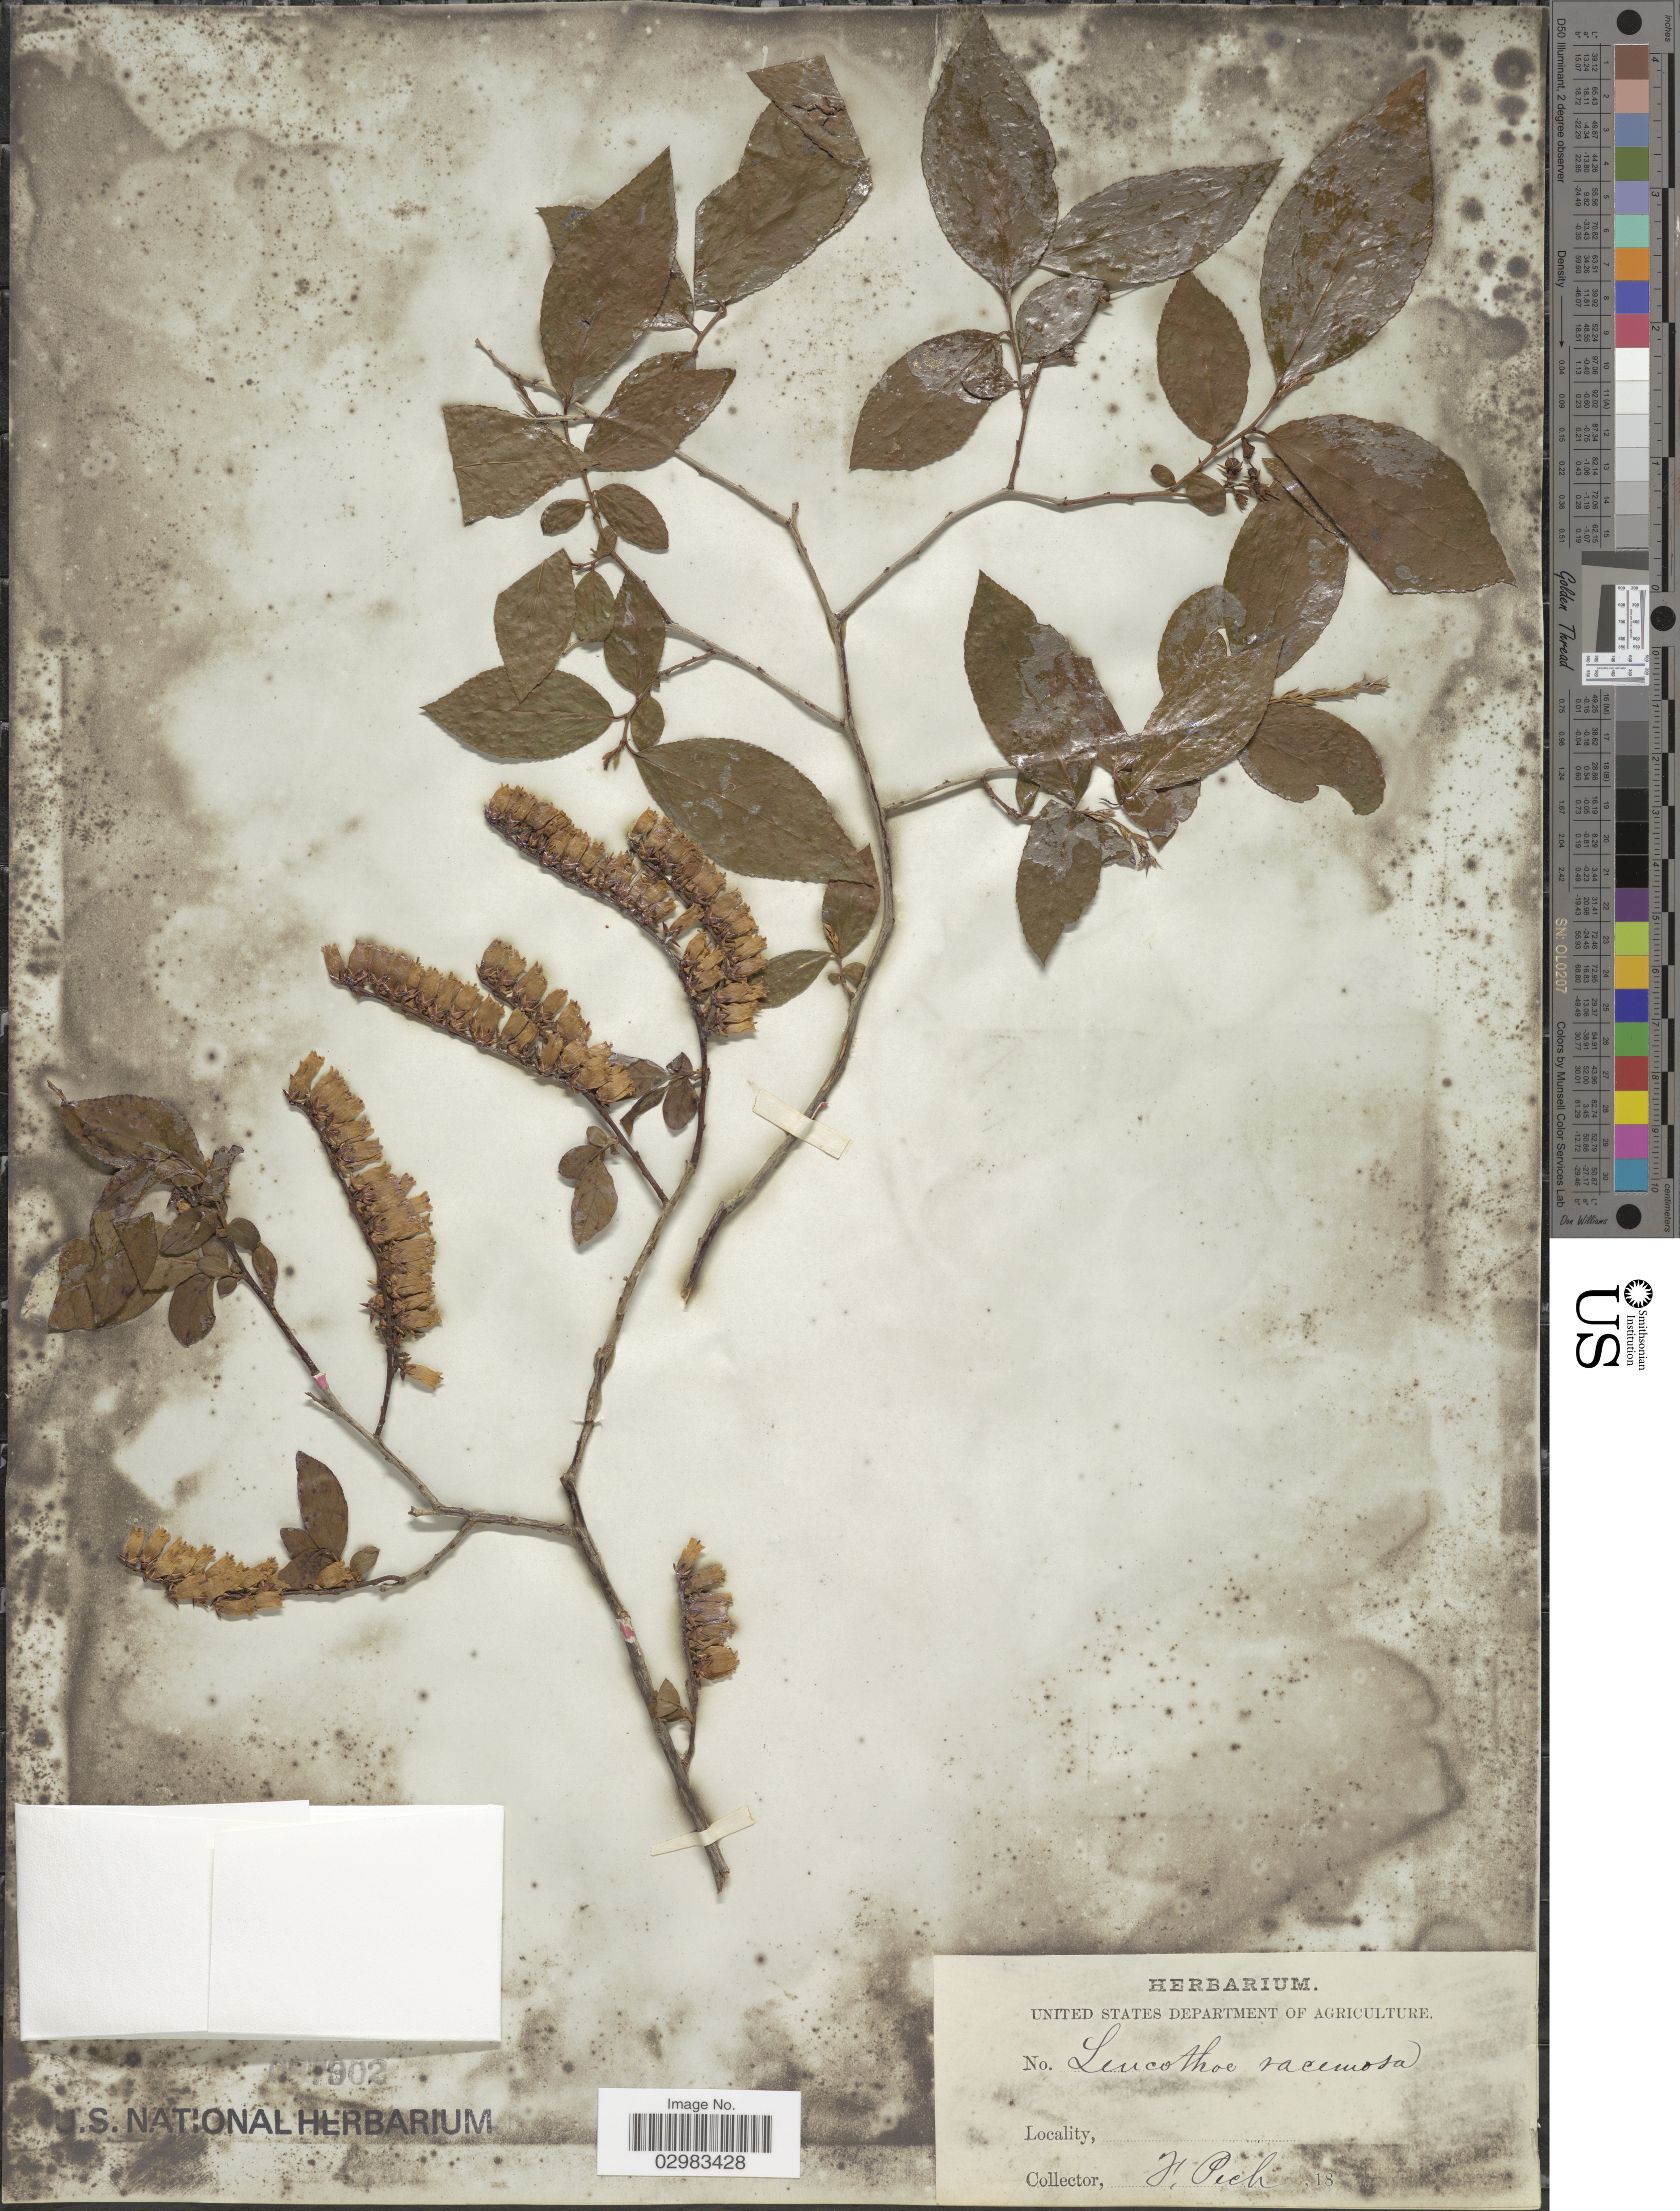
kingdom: Plantae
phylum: Tracheophyta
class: Magnoliopsida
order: Ericales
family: Ericaceae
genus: Leucothoe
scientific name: Leucothoë racemosa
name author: (L.) A. Gray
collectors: J. Pech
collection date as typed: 18